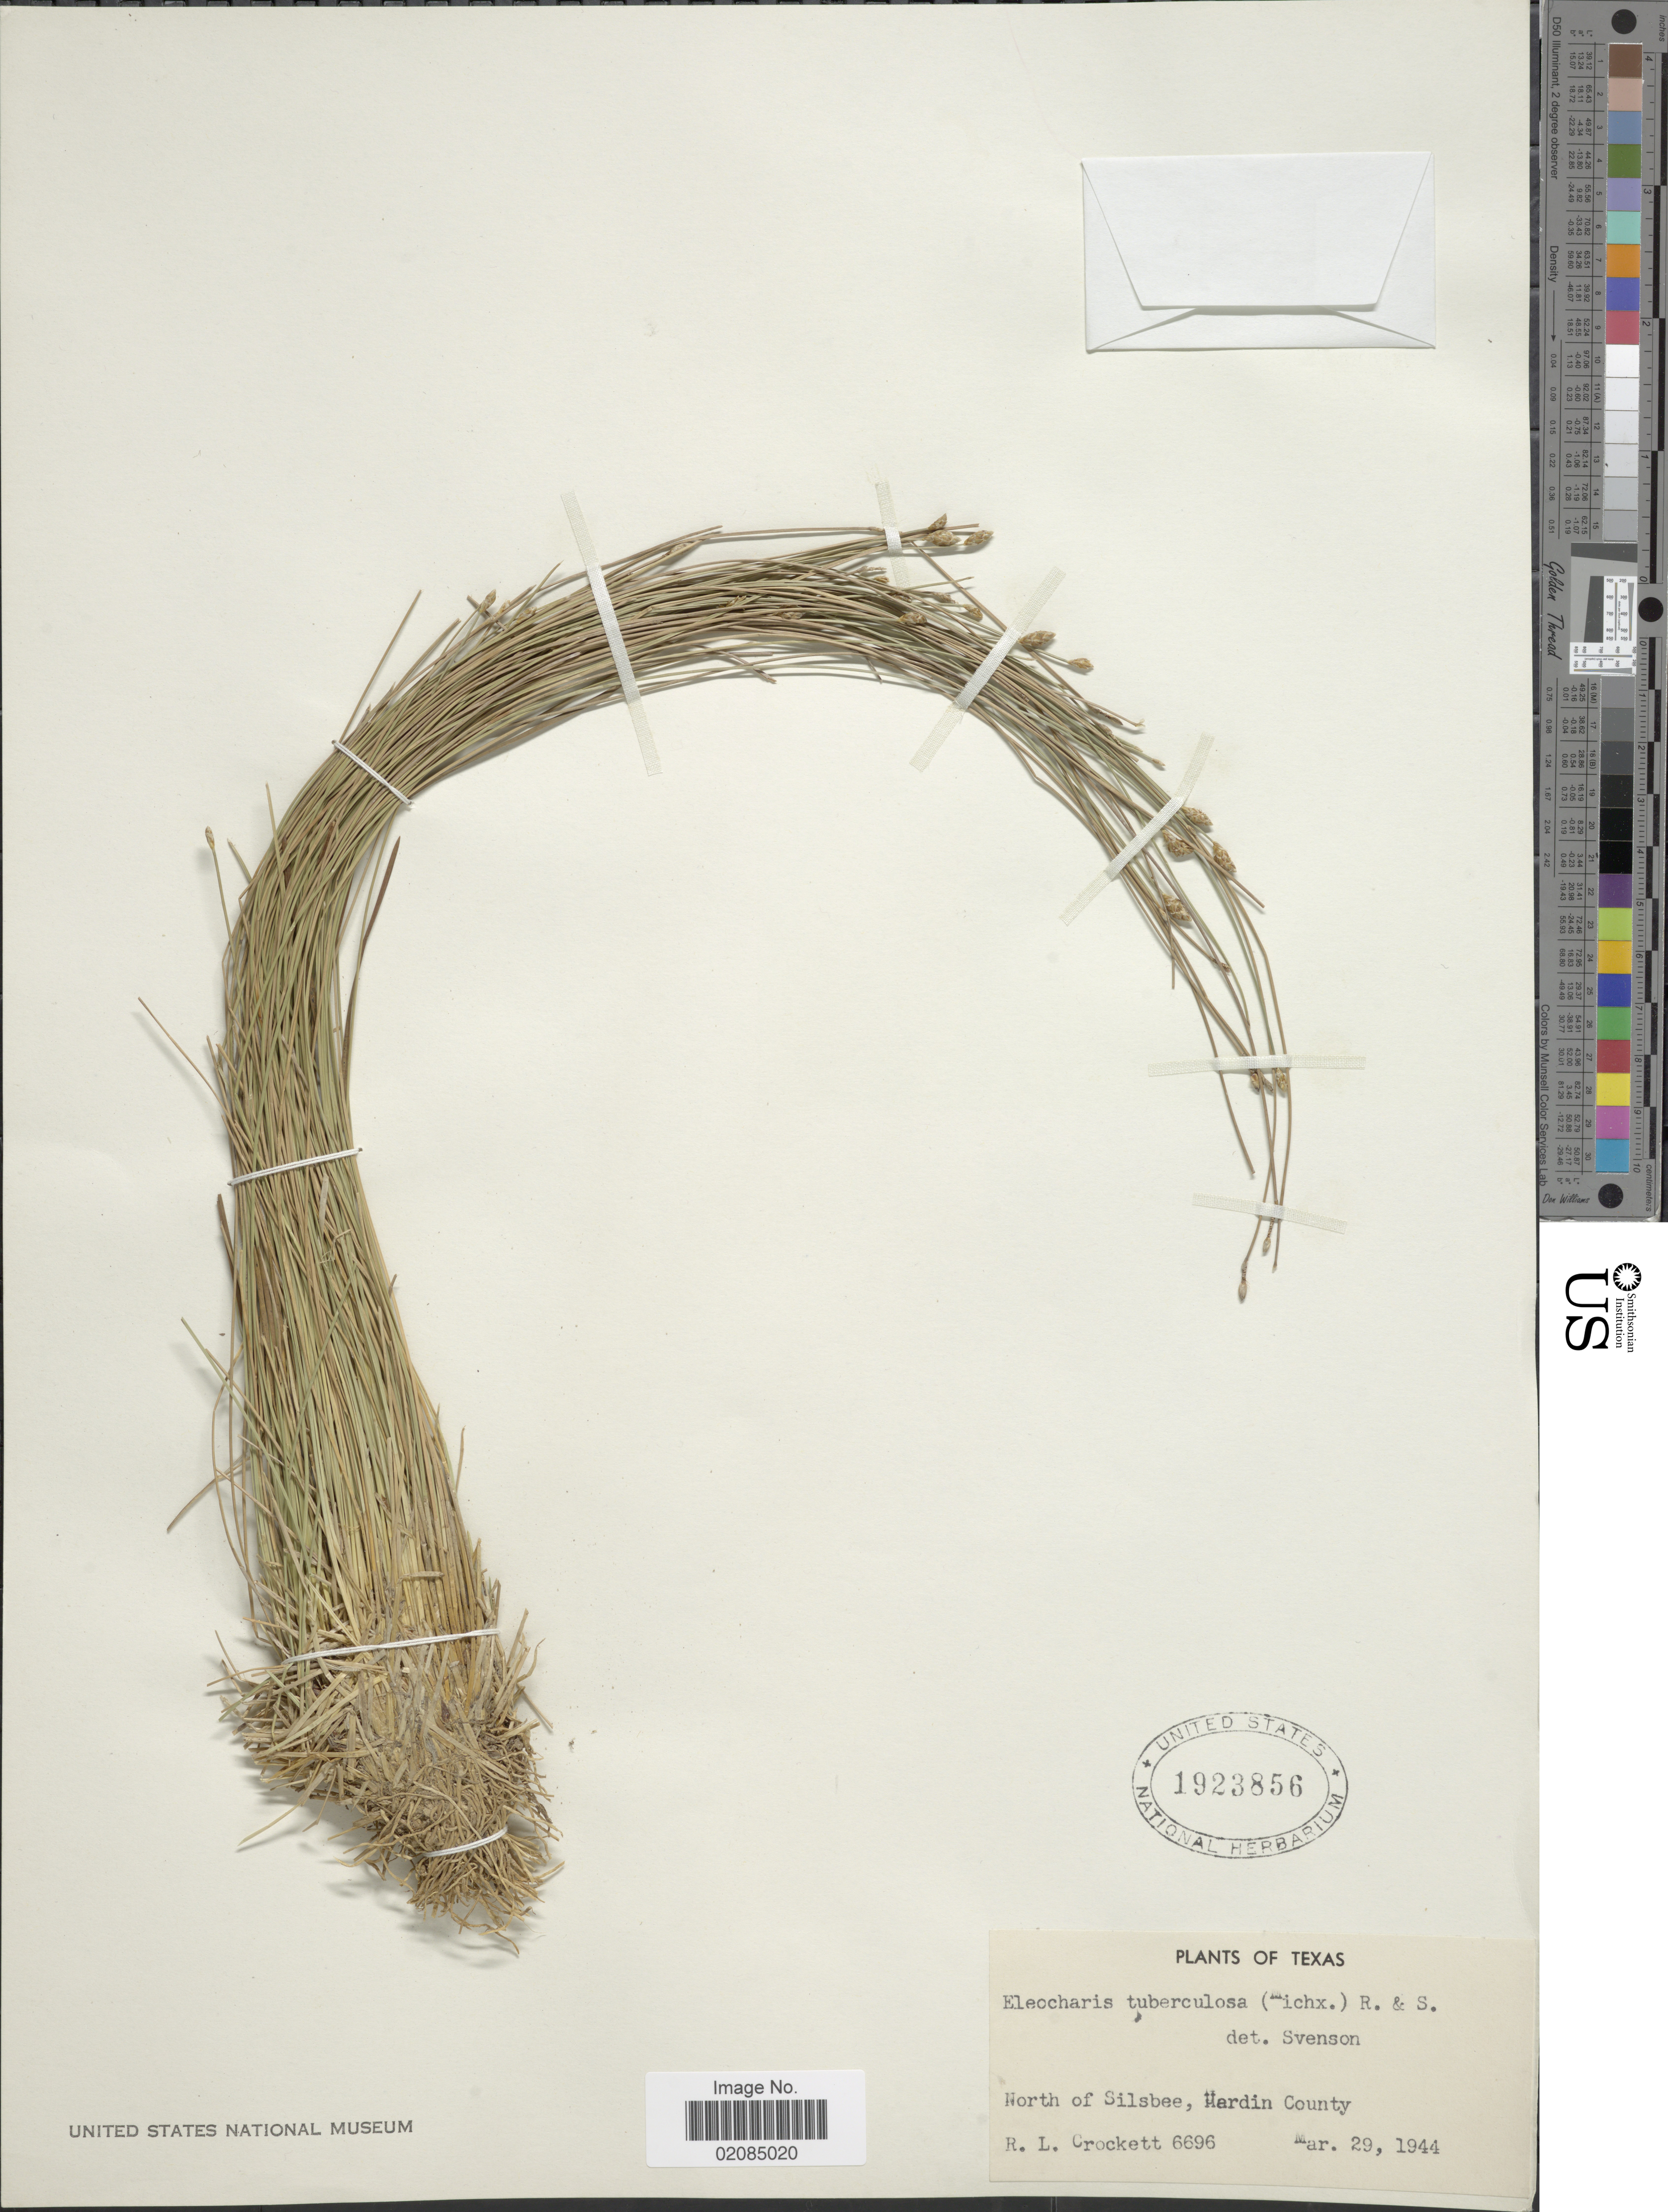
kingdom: Plantae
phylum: Tracheophyta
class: Liliopsida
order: Poales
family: Cyperaceae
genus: Eleocharis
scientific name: Eleocharis tuberculosa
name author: (Michx.) Roem. & Schult.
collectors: R. Crockett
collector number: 6696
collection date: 1944-03-29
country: United States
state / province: Texas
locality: North of Silsbee, Hardin County.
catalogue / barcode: US 1923856